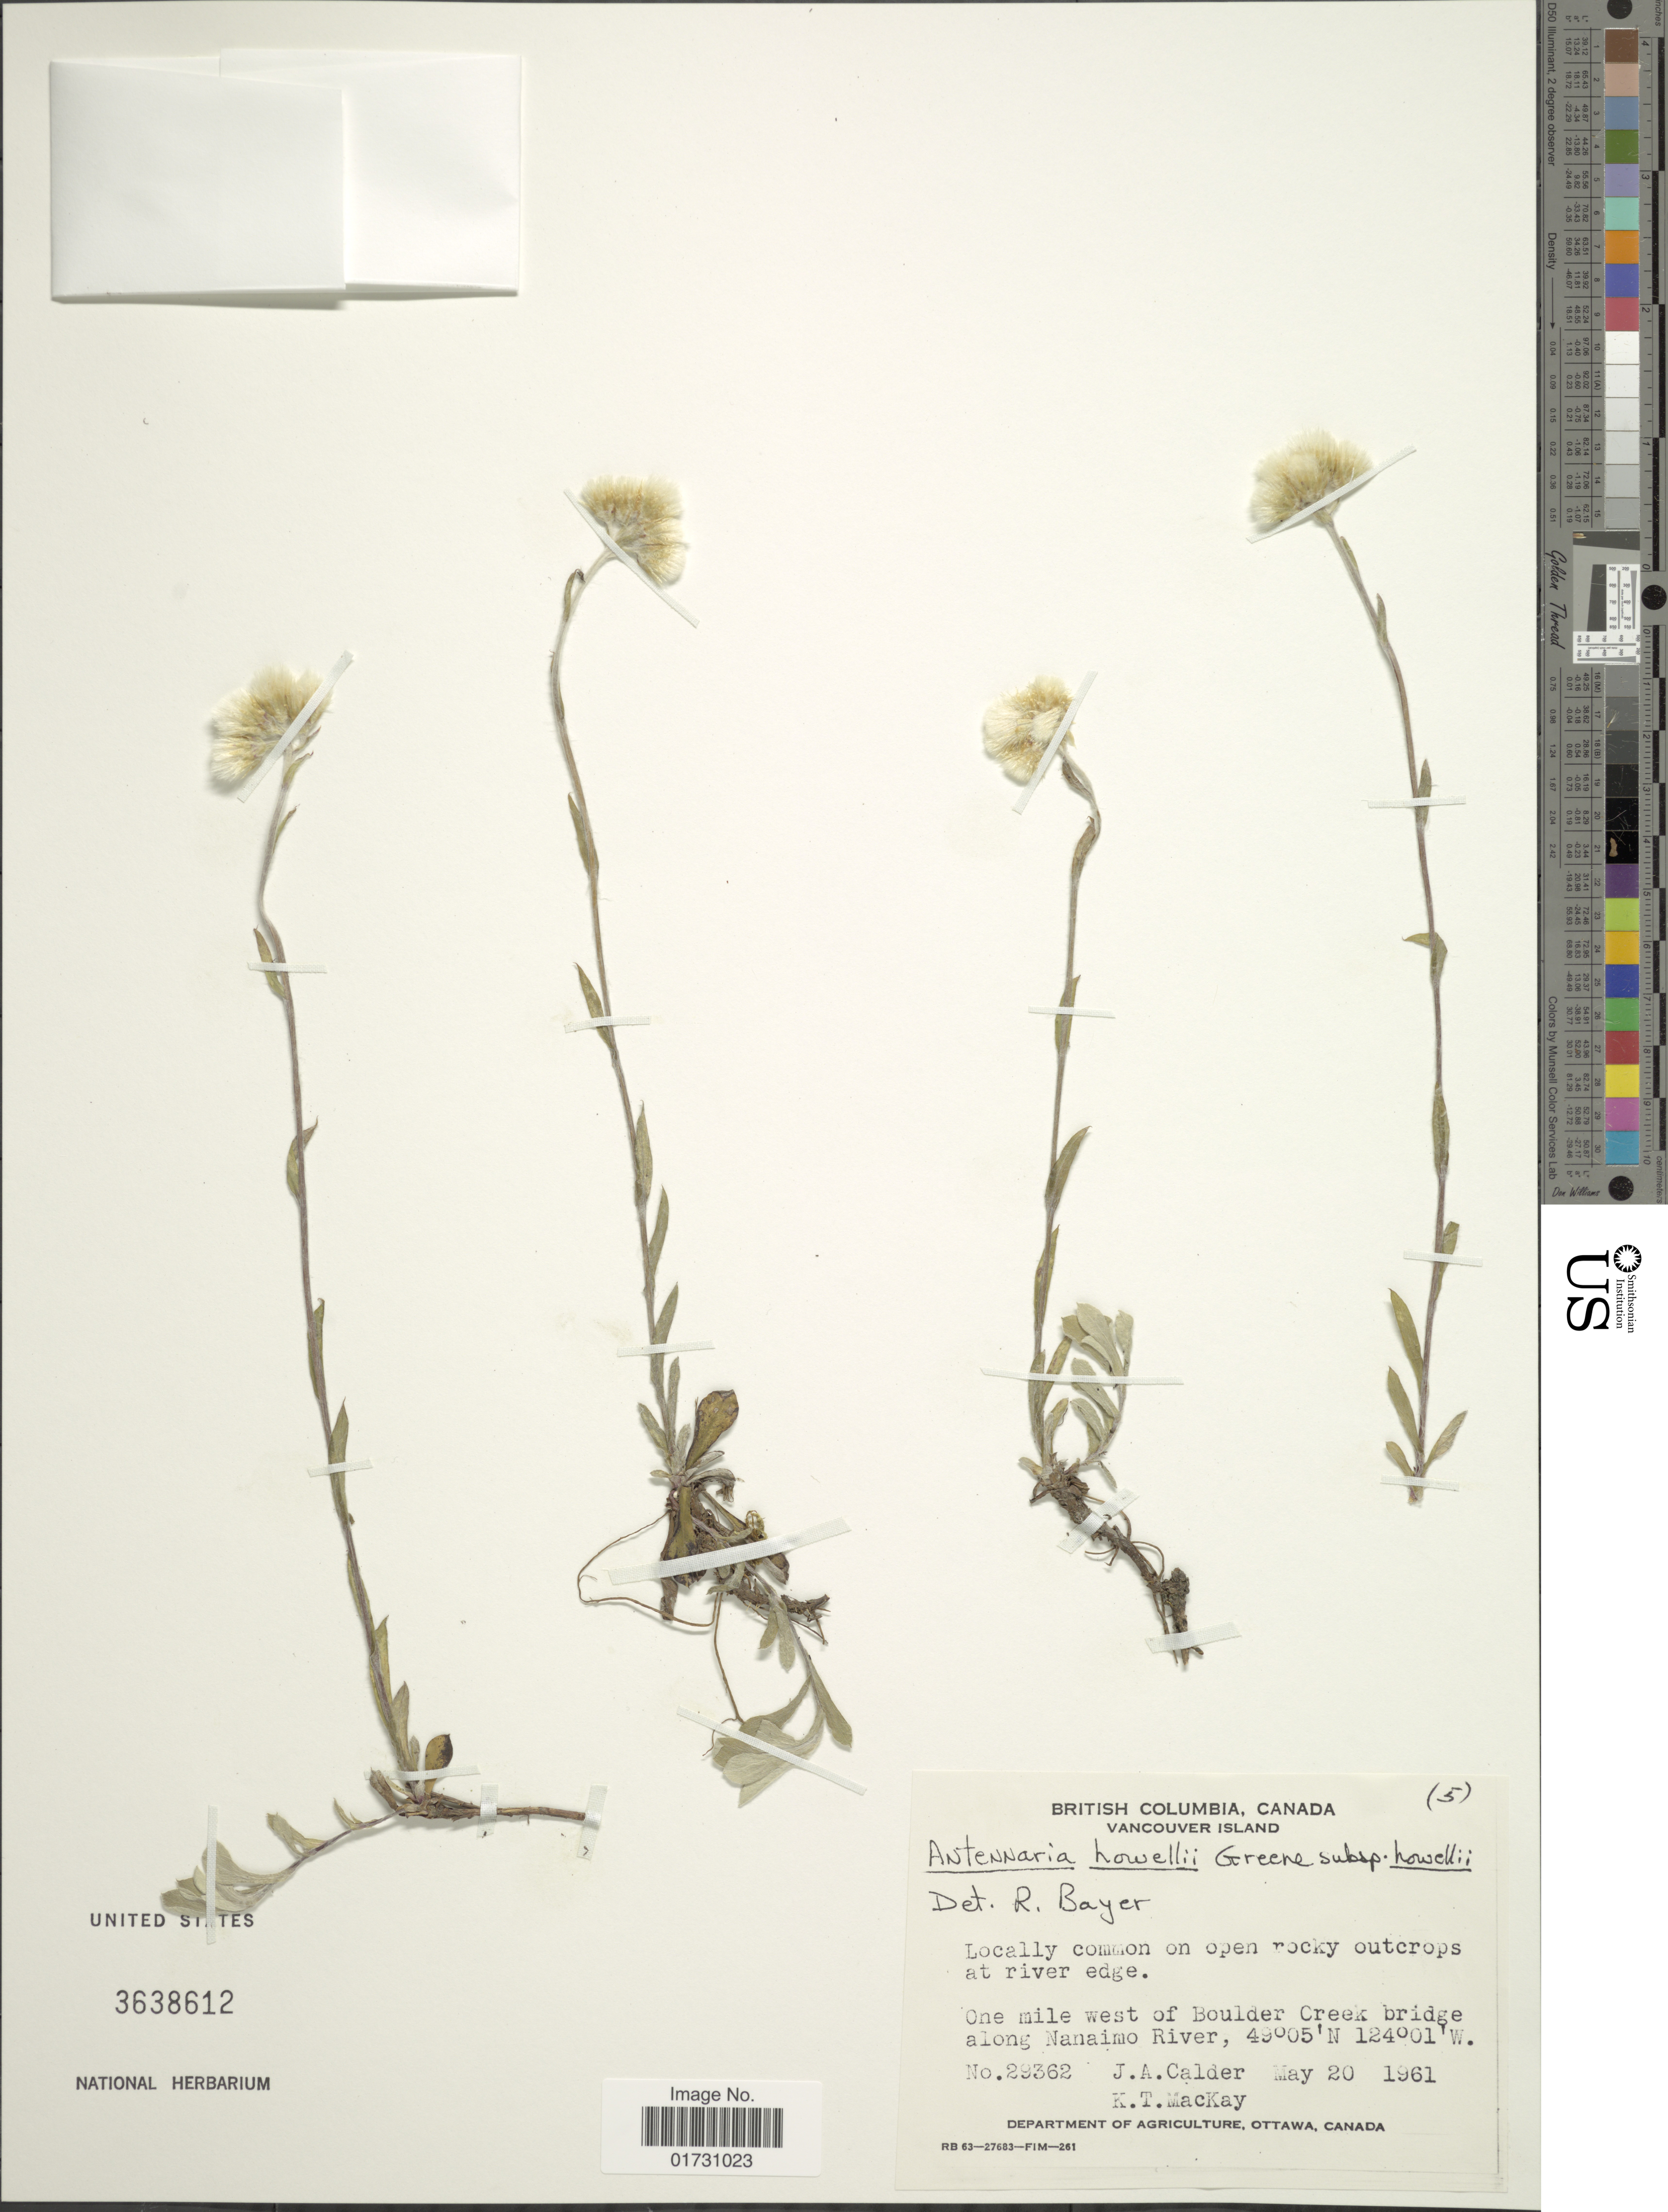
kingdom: Plantae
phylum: Tracheophyta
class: Magnoliopsida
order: Asterales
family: Asteraceae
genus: Antennaria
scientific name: Antennaria howellii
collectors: J. A. Calder & K. T. Mackay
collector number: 29362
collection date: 1961-05-20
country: Canada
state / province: British Columbia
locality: Vancouver Island, One mile west of Boulder Creek bridge along Nanaimbo River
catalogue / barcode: US 3638612